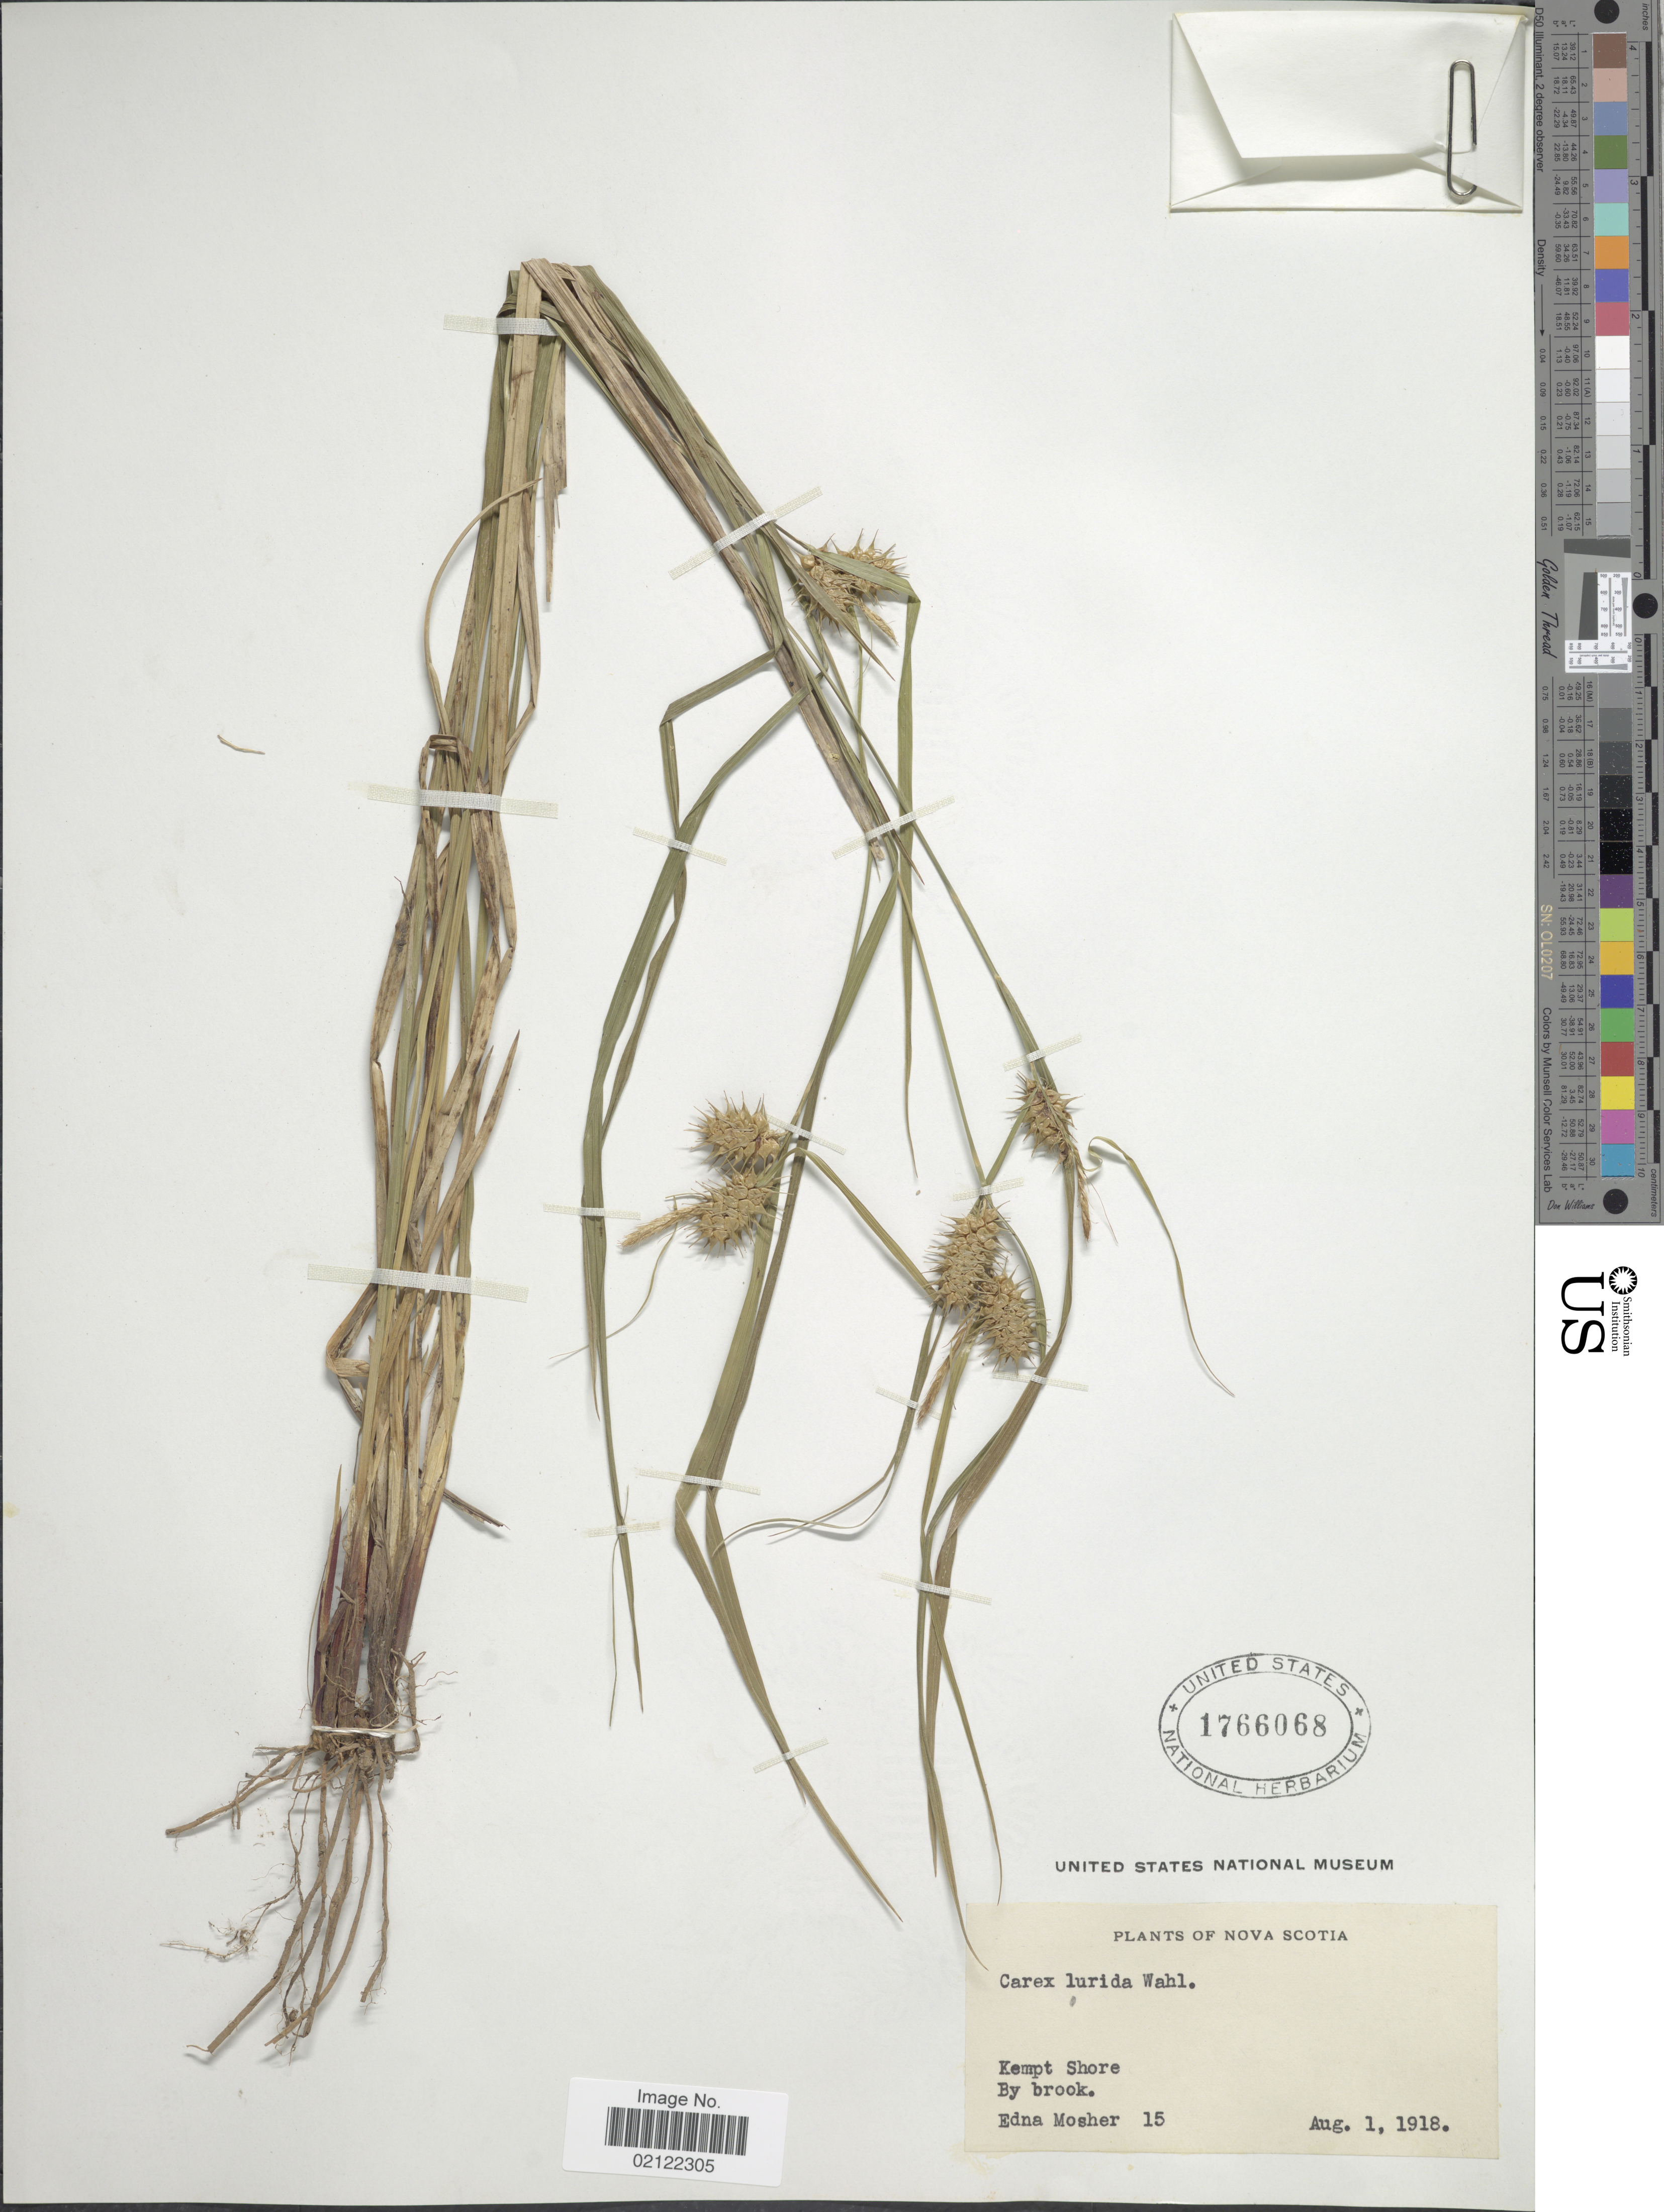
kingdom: Plantae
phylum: Tracheophyta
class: Liliopsida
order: Poales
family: Cyperaceae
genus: Carex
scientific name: Carex lurida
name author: Wahlenb.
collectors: E. Mosher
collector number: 15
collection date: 1918-08-01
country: Canada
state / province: Nova Scotia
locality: Kempt Shore. By brook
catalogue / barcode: US 1766068